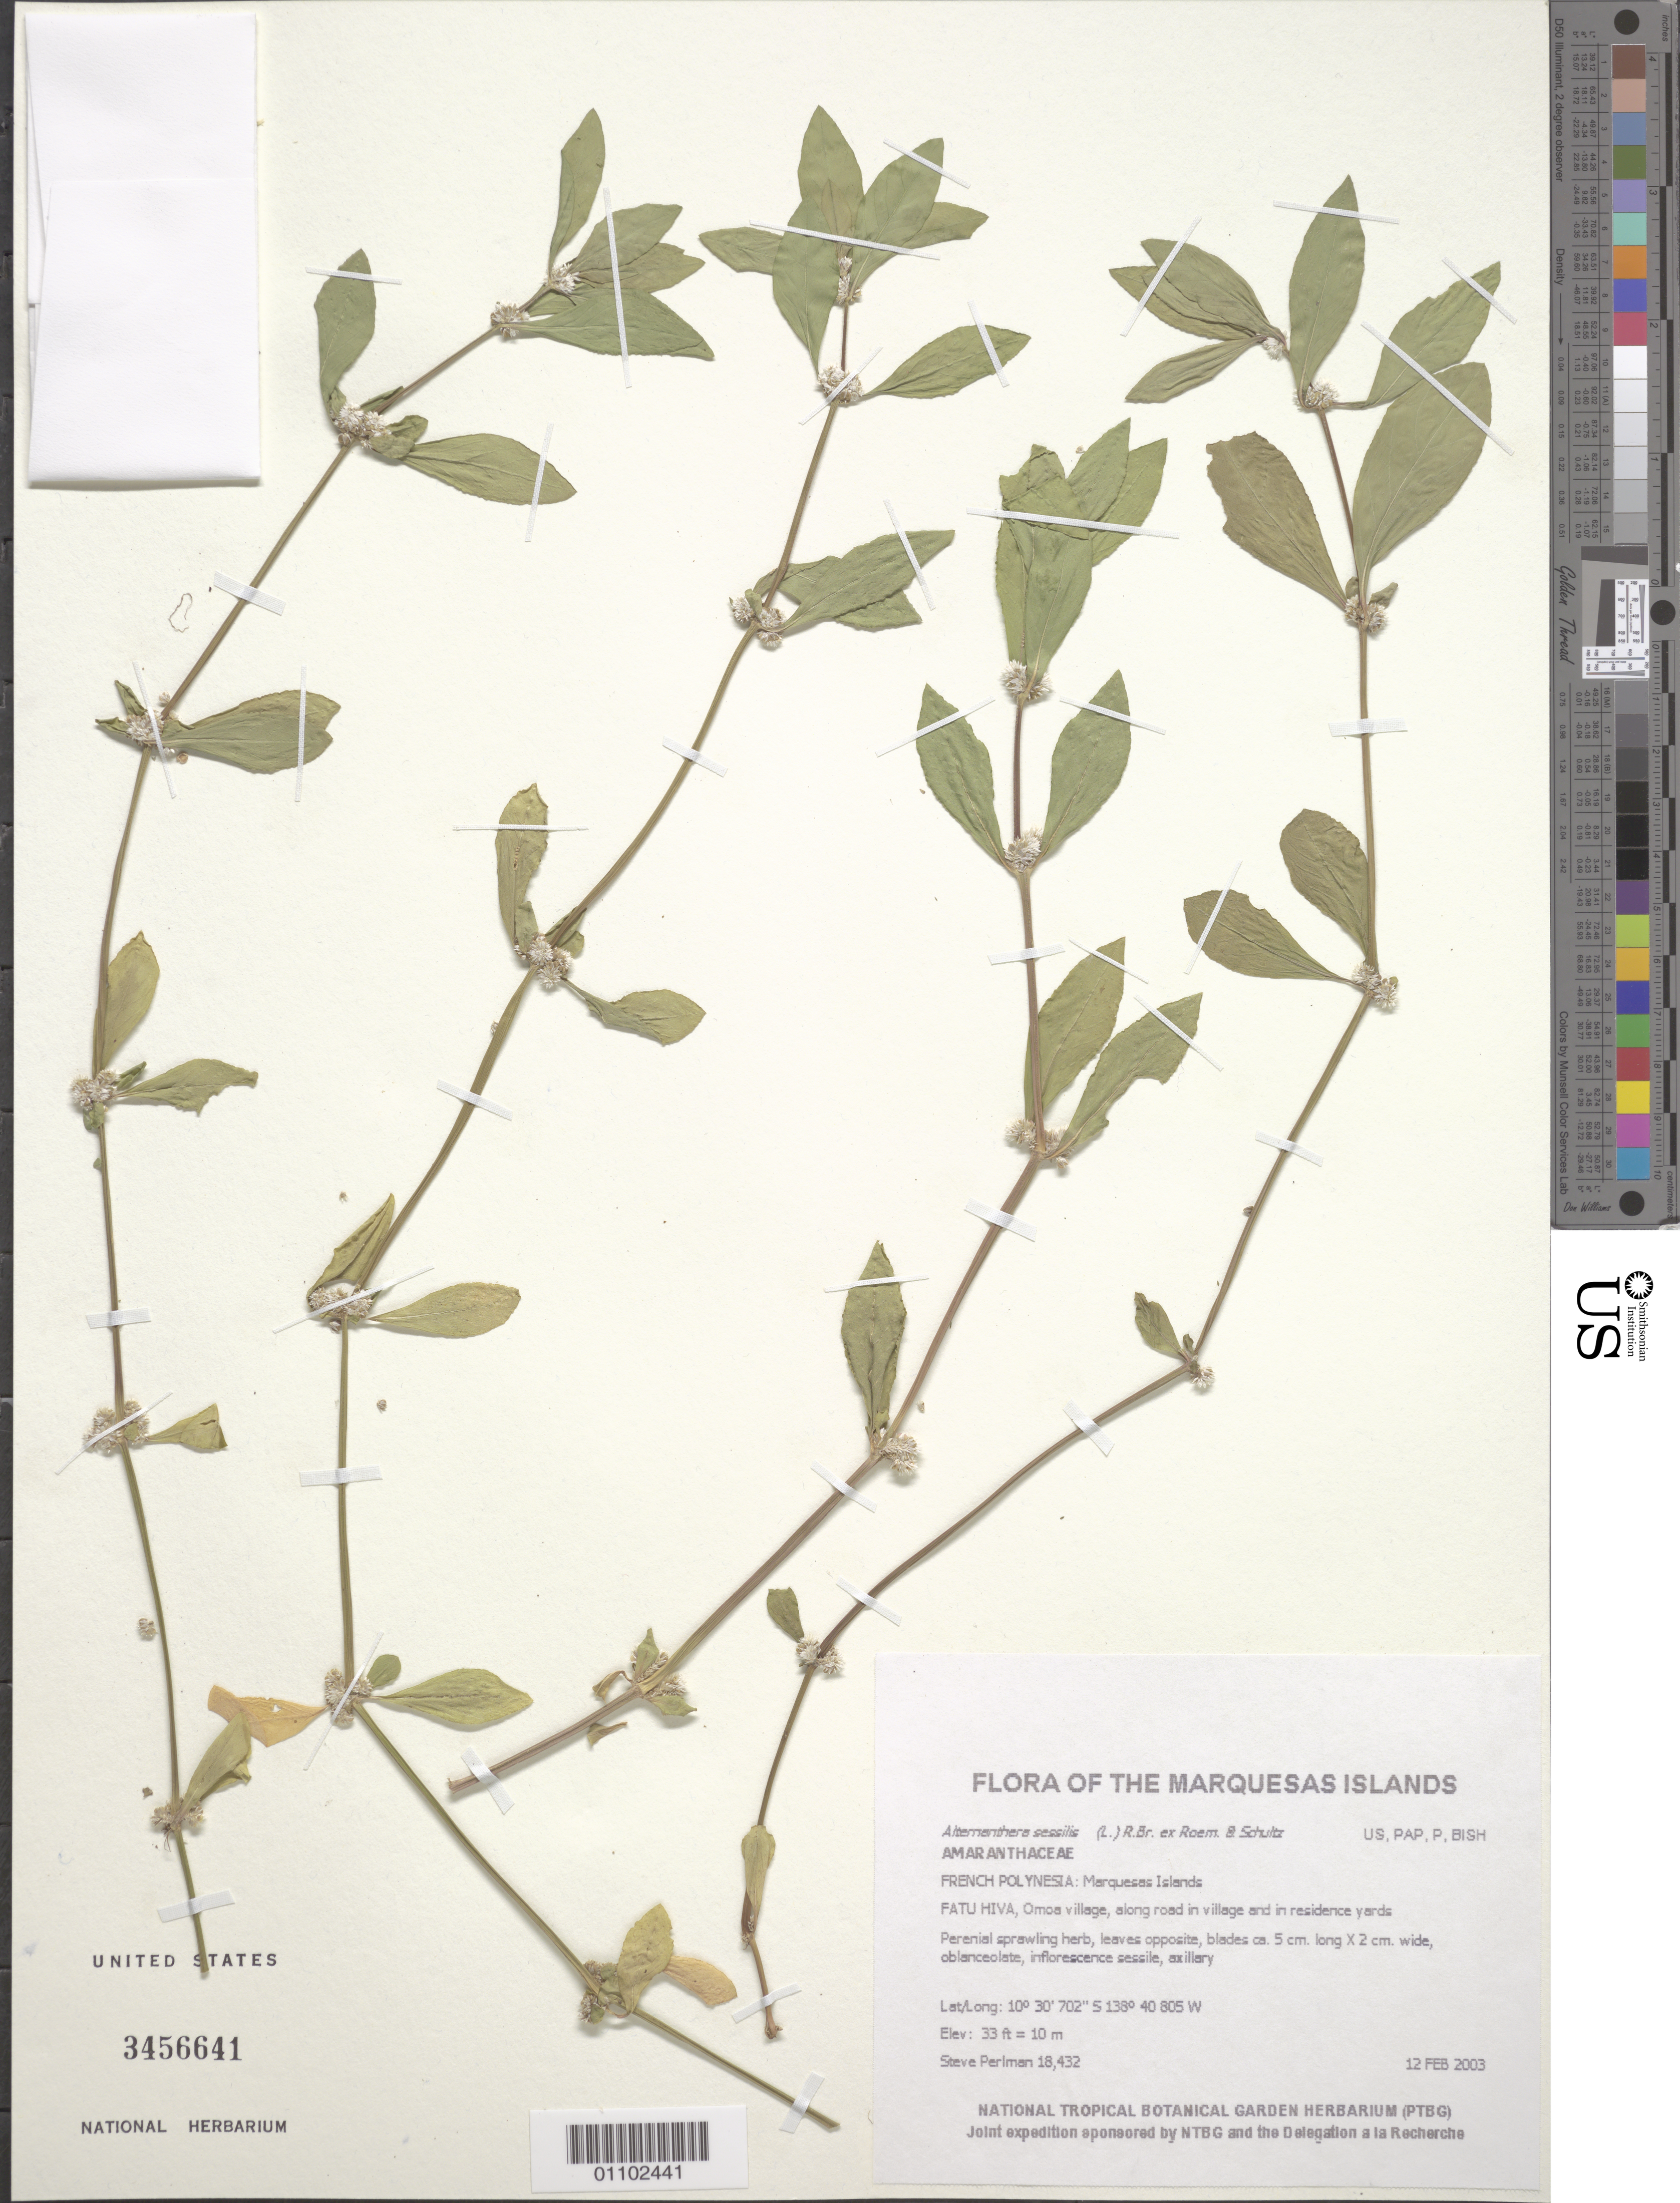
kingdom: Plantae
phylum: Tracheophyta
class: Magnoliopsida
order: Caryophyllales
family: Amaranthaceae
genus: Alternanthera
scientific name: Alternanthera sessilis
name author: (L.) DC.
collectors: S. P. Perlman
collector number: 18432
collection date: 2003-02-12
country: French Polynesia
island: Fatu Hiva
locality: Omoa village, along road in village and in residence yards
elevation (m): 10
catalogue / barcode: US 3456641